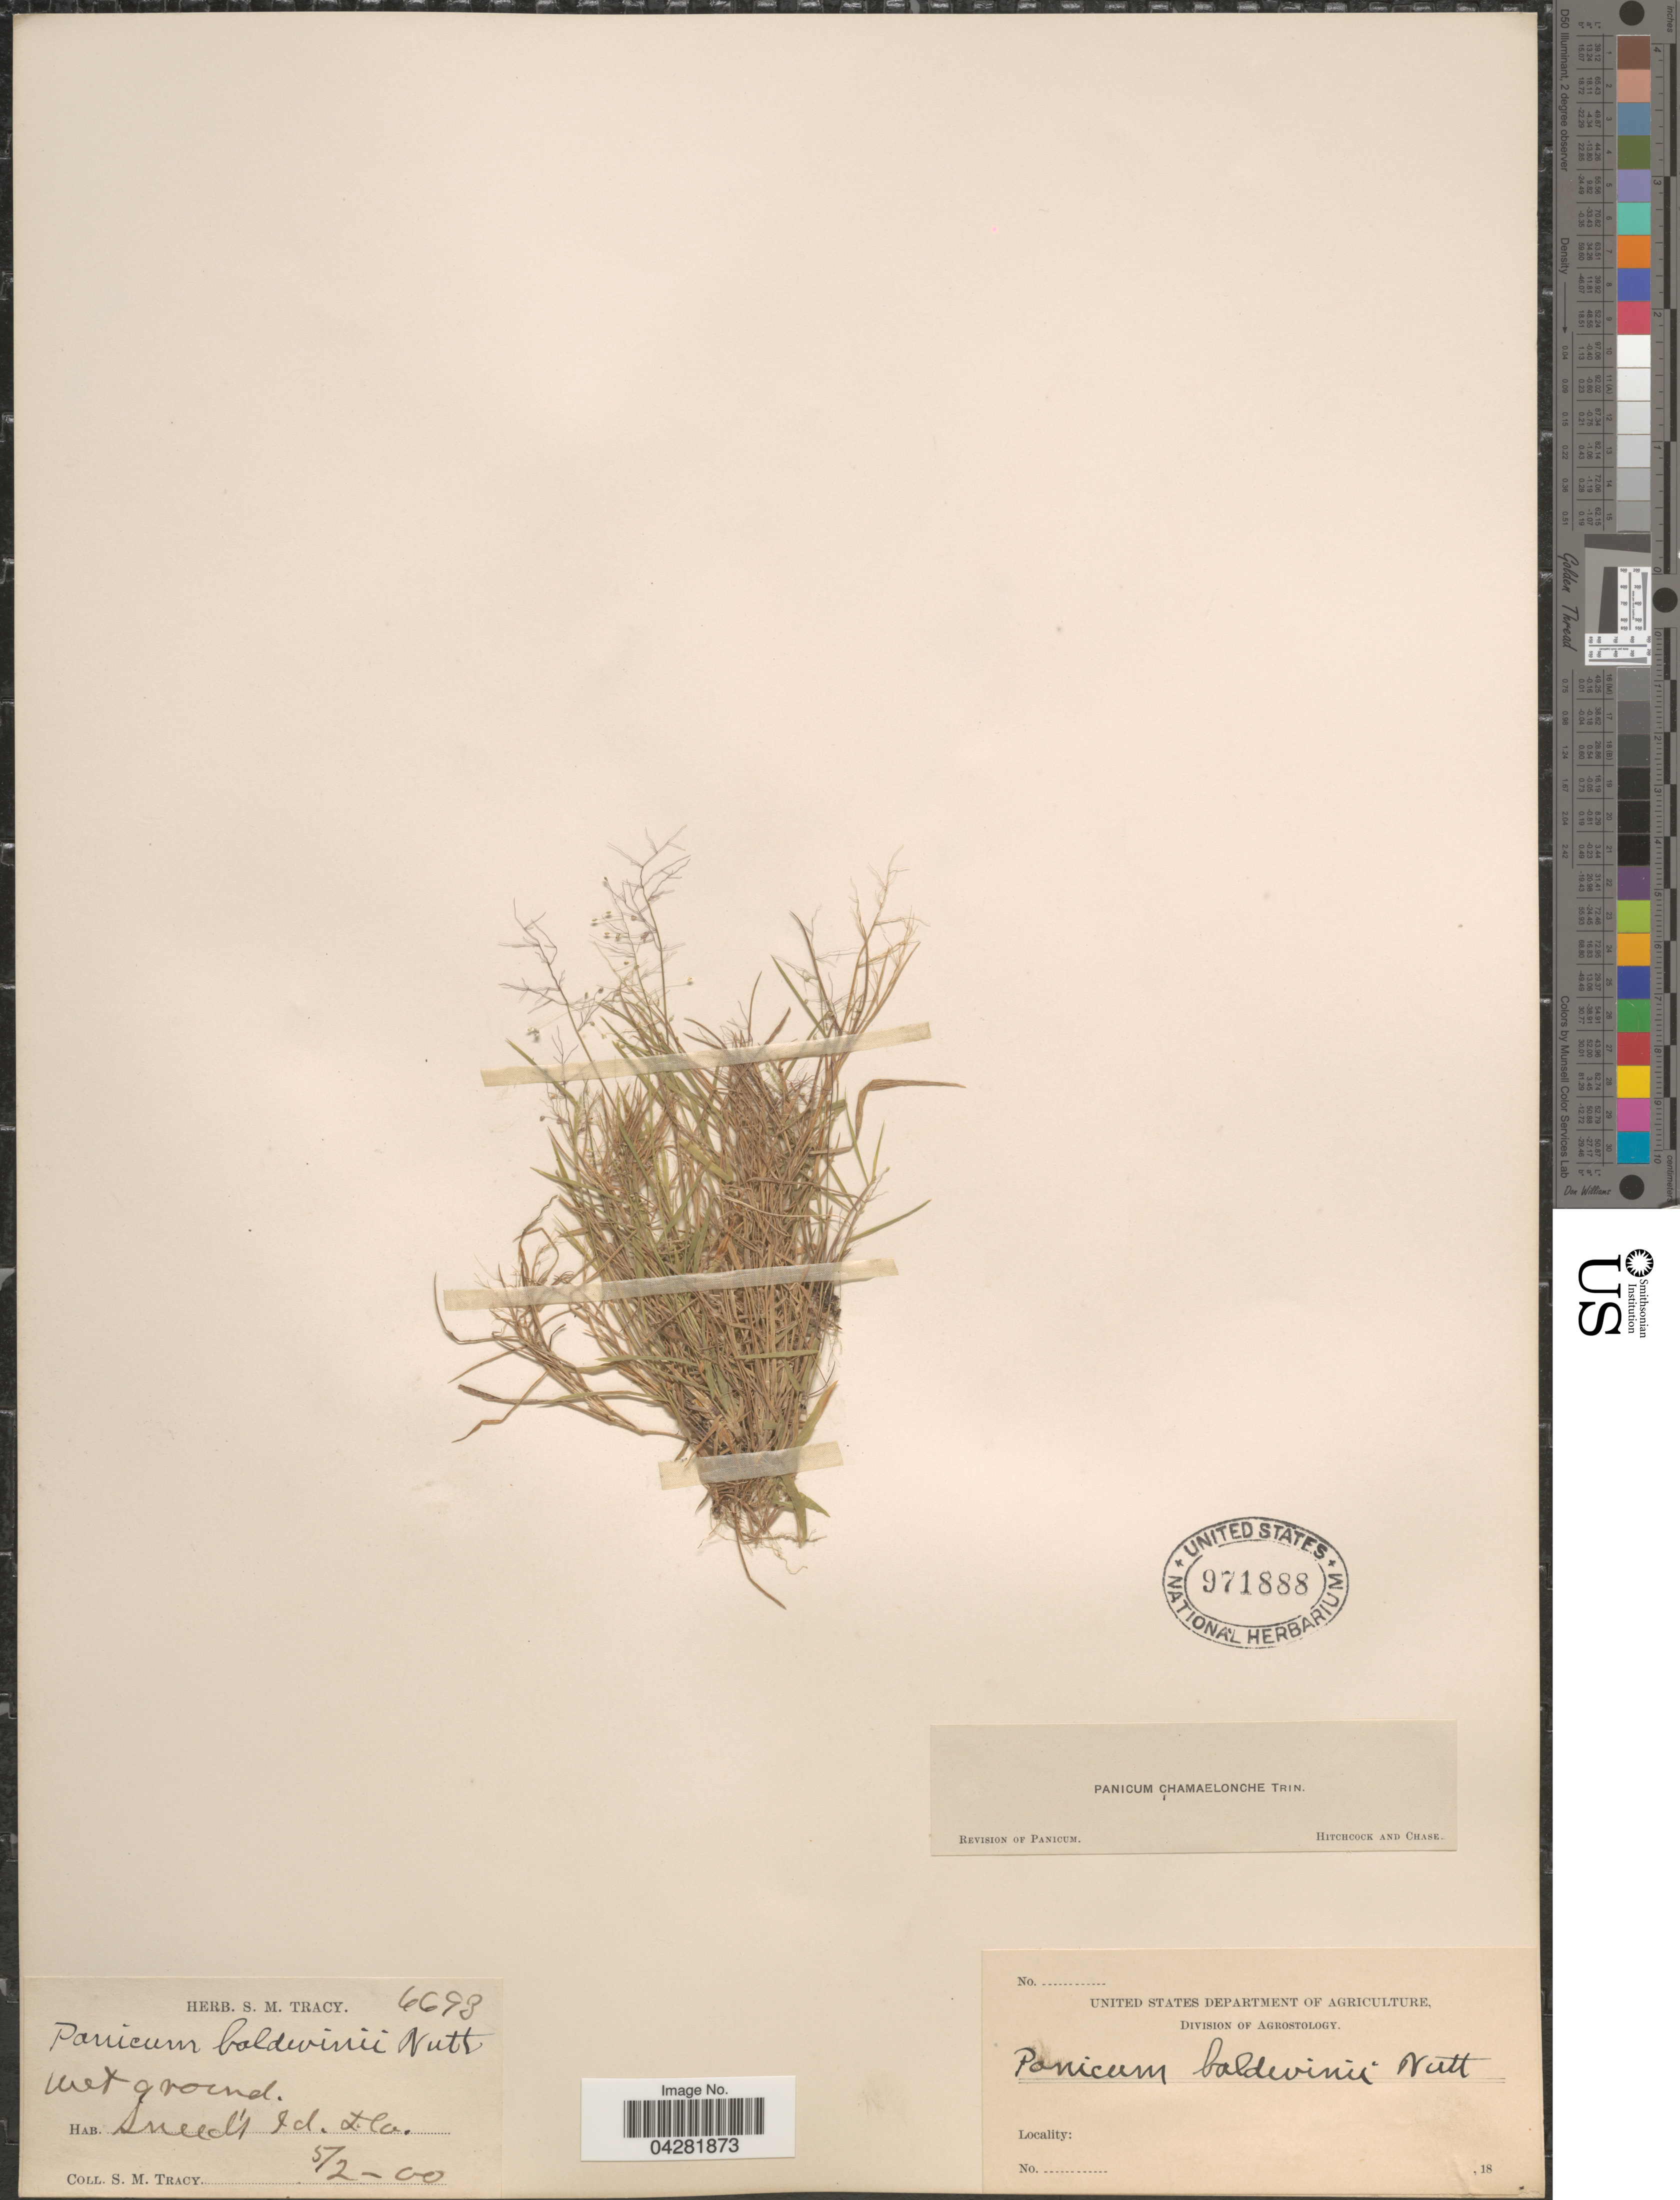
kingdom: Plantae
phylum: Tracheophyta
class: Liliopsida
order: Poales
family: Poaceae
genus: Dichanthelium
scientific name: Dichanthelium ensifolium var. ensifolium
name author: (Baldwin ex Elliot) Gould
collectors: S. M. Tracy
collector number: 6693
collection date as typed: Transcribed d/m/y: 2/5/0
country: United States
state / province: Florida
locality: Sneed's Id.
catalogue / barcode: US 971888